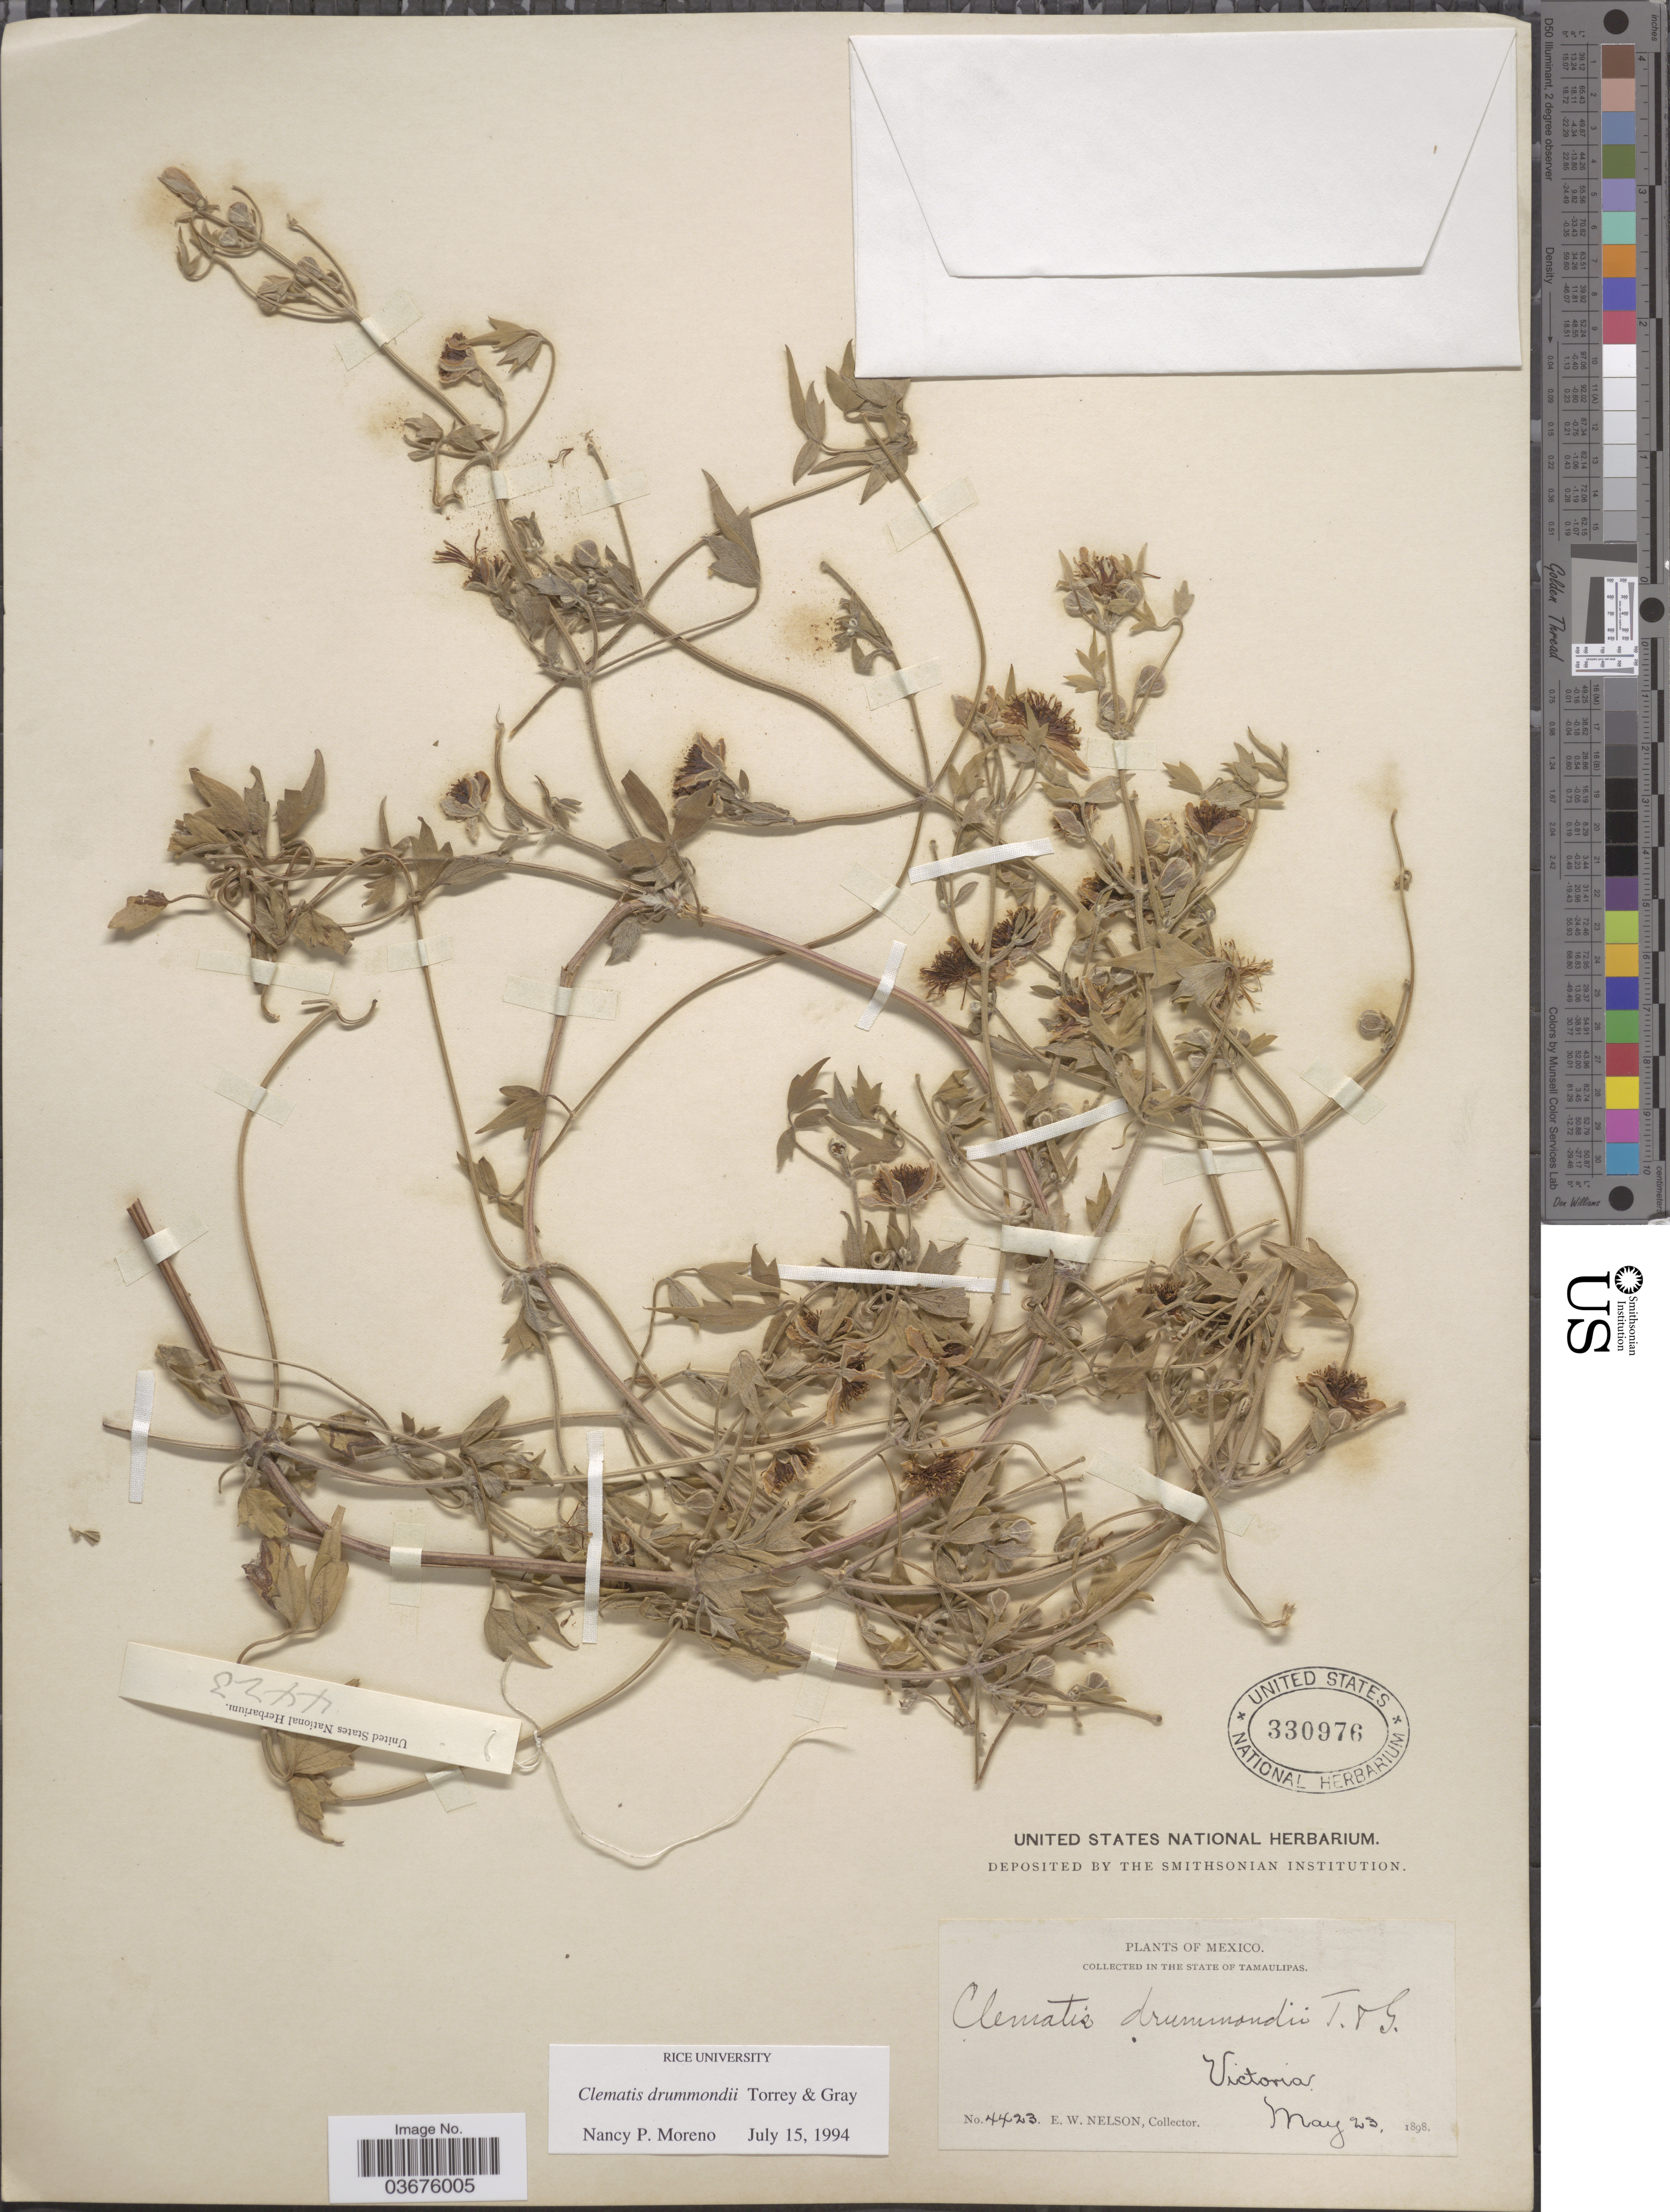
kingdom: Plantae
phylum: Tracheophyta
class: Magnoliopsida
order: Ranunculales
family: Ranunculaceae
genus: Clematis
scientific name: Clematis drummondii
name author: Torr. & A. Gray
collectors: E. W. Nelson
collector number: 4423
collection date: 1898-05-23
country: Mexico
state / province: Tamaulipas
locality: Victoria.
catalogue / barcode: US 330976